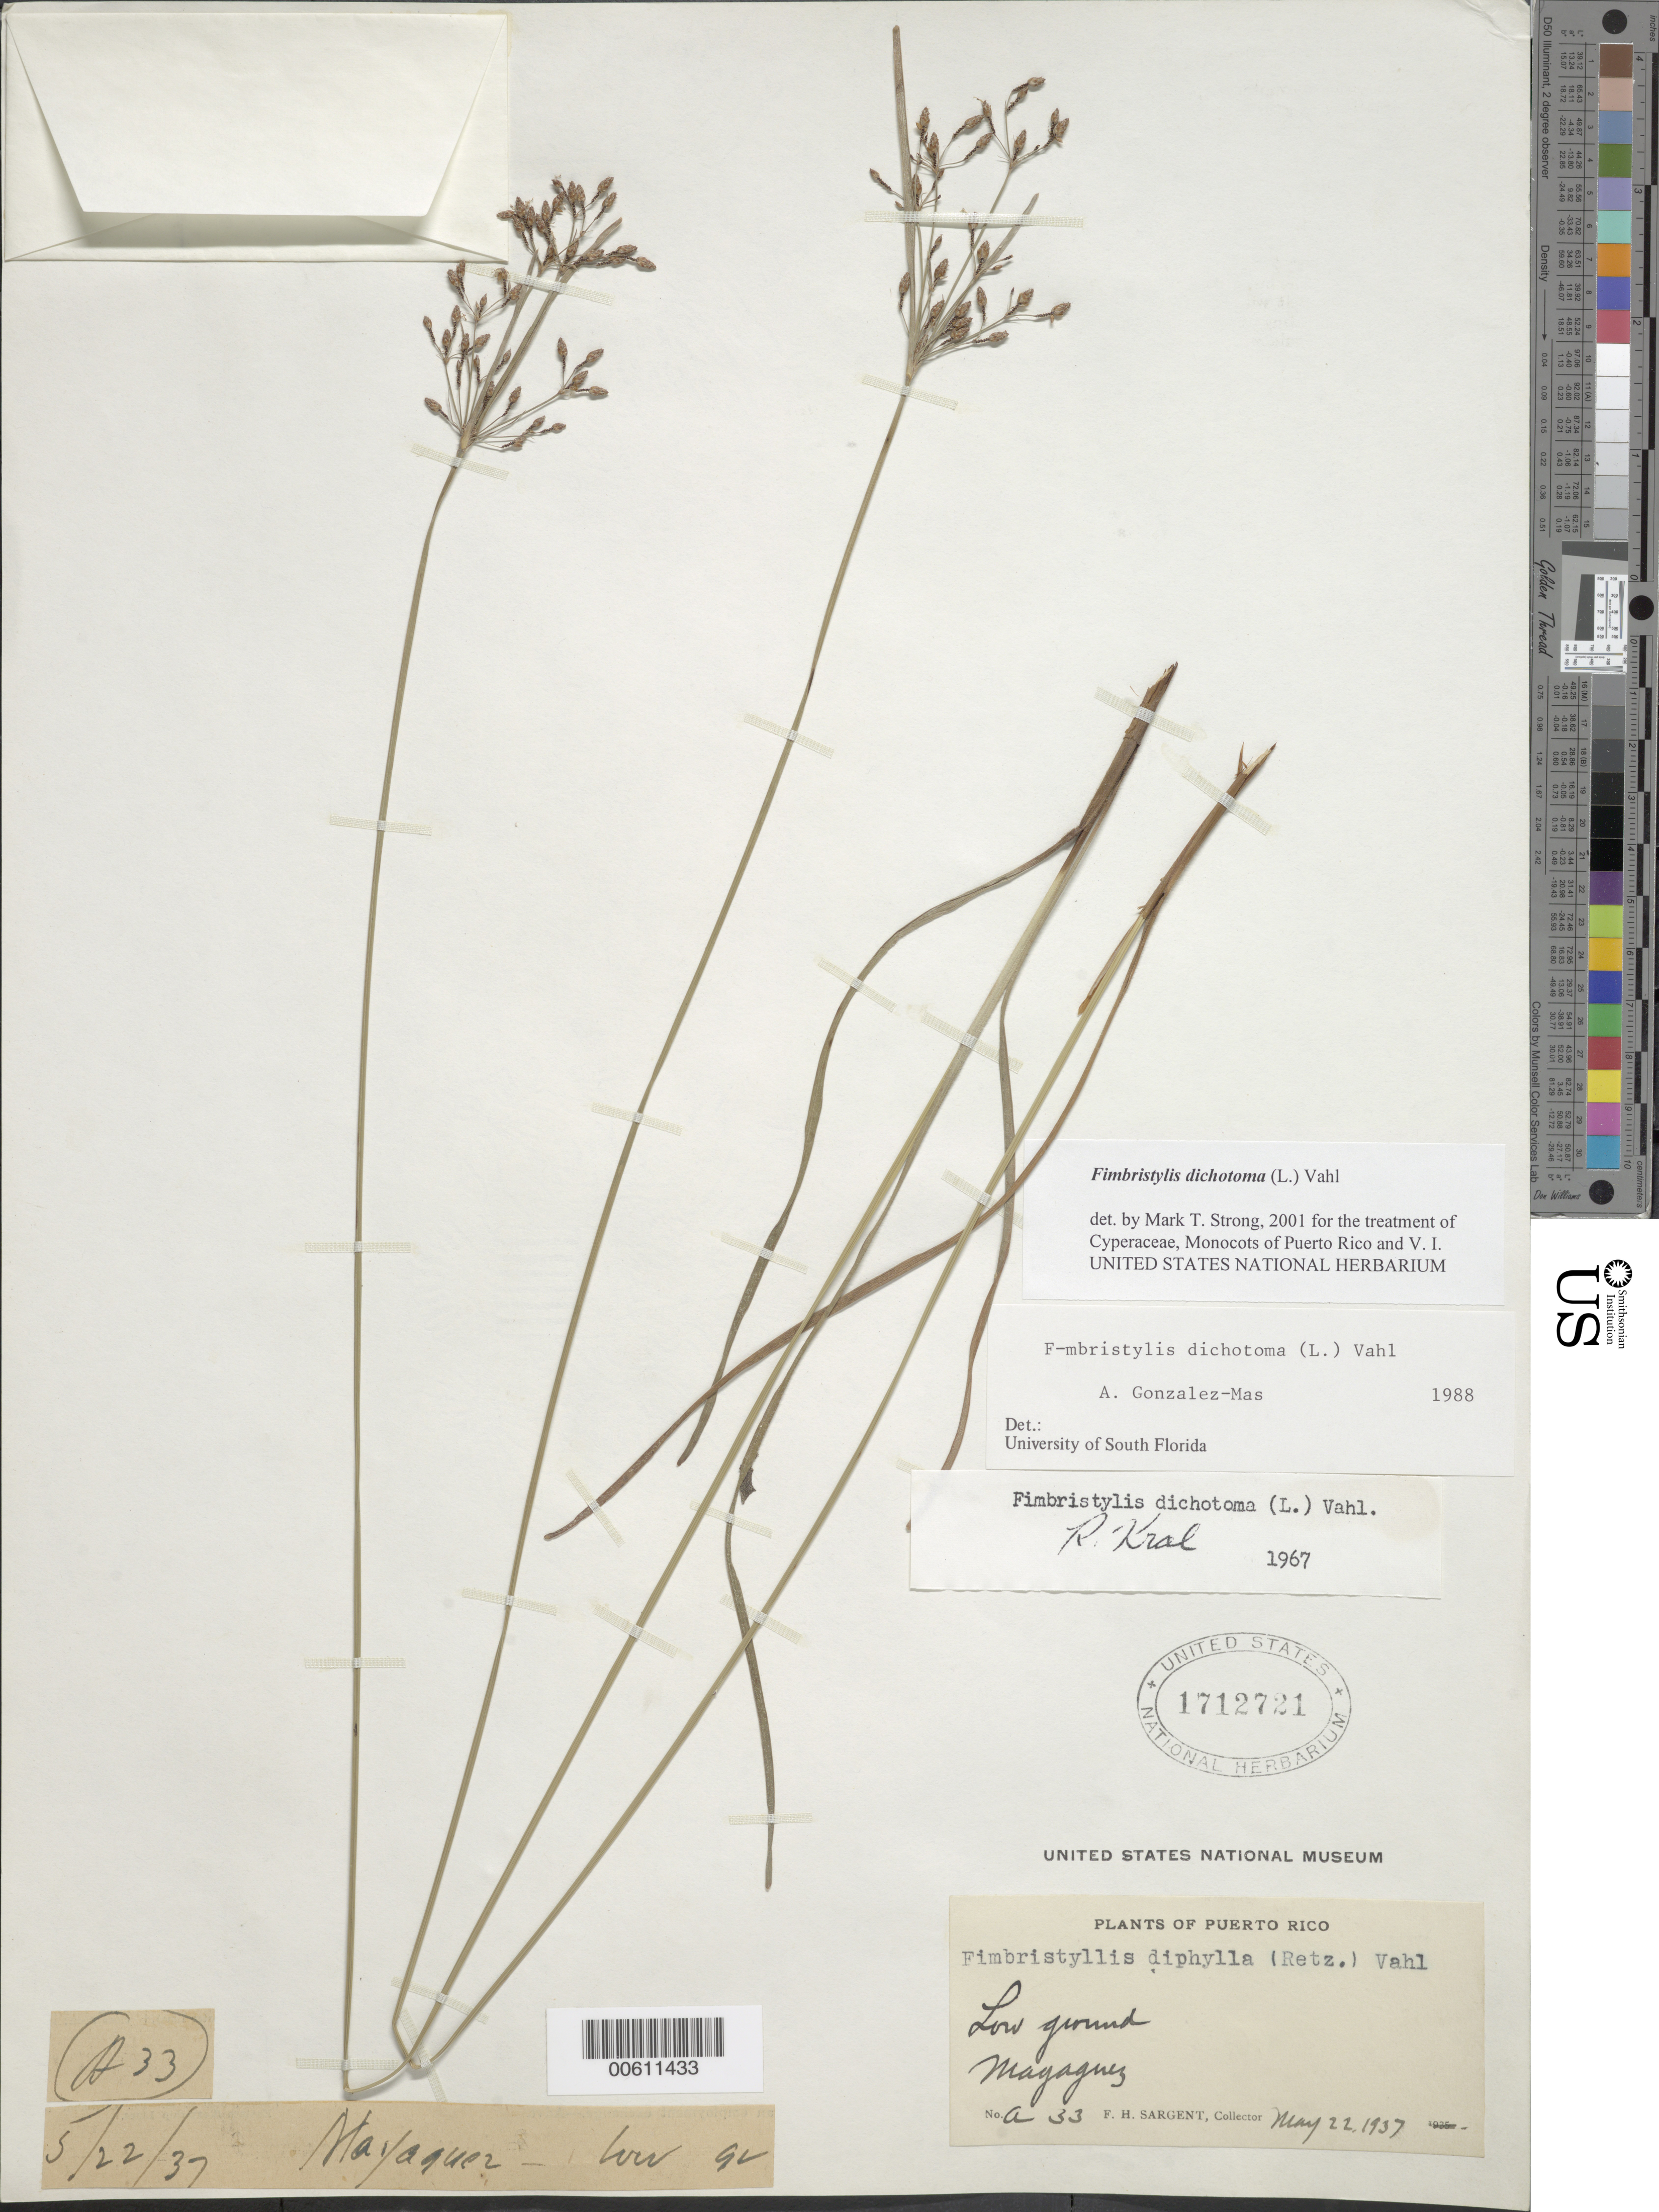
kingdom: Plantae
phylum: Tracheophyta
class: Liliopsida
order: Poales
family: Cyperaceae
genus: Fimbristylis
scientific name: Fimbristylis dichotoma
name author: (L.) Vahl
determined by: Strong, M. T., (US), Smithsonian Institution - National Museum of Natural History (UNITED STATES)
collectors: F. H. Sargent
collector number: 33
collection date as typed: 22 May 1937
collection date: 1937-05-22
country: Puerto Rico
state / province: Mayagüez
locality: Mayagüez,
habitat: Low ground.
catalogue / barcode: US 1712721